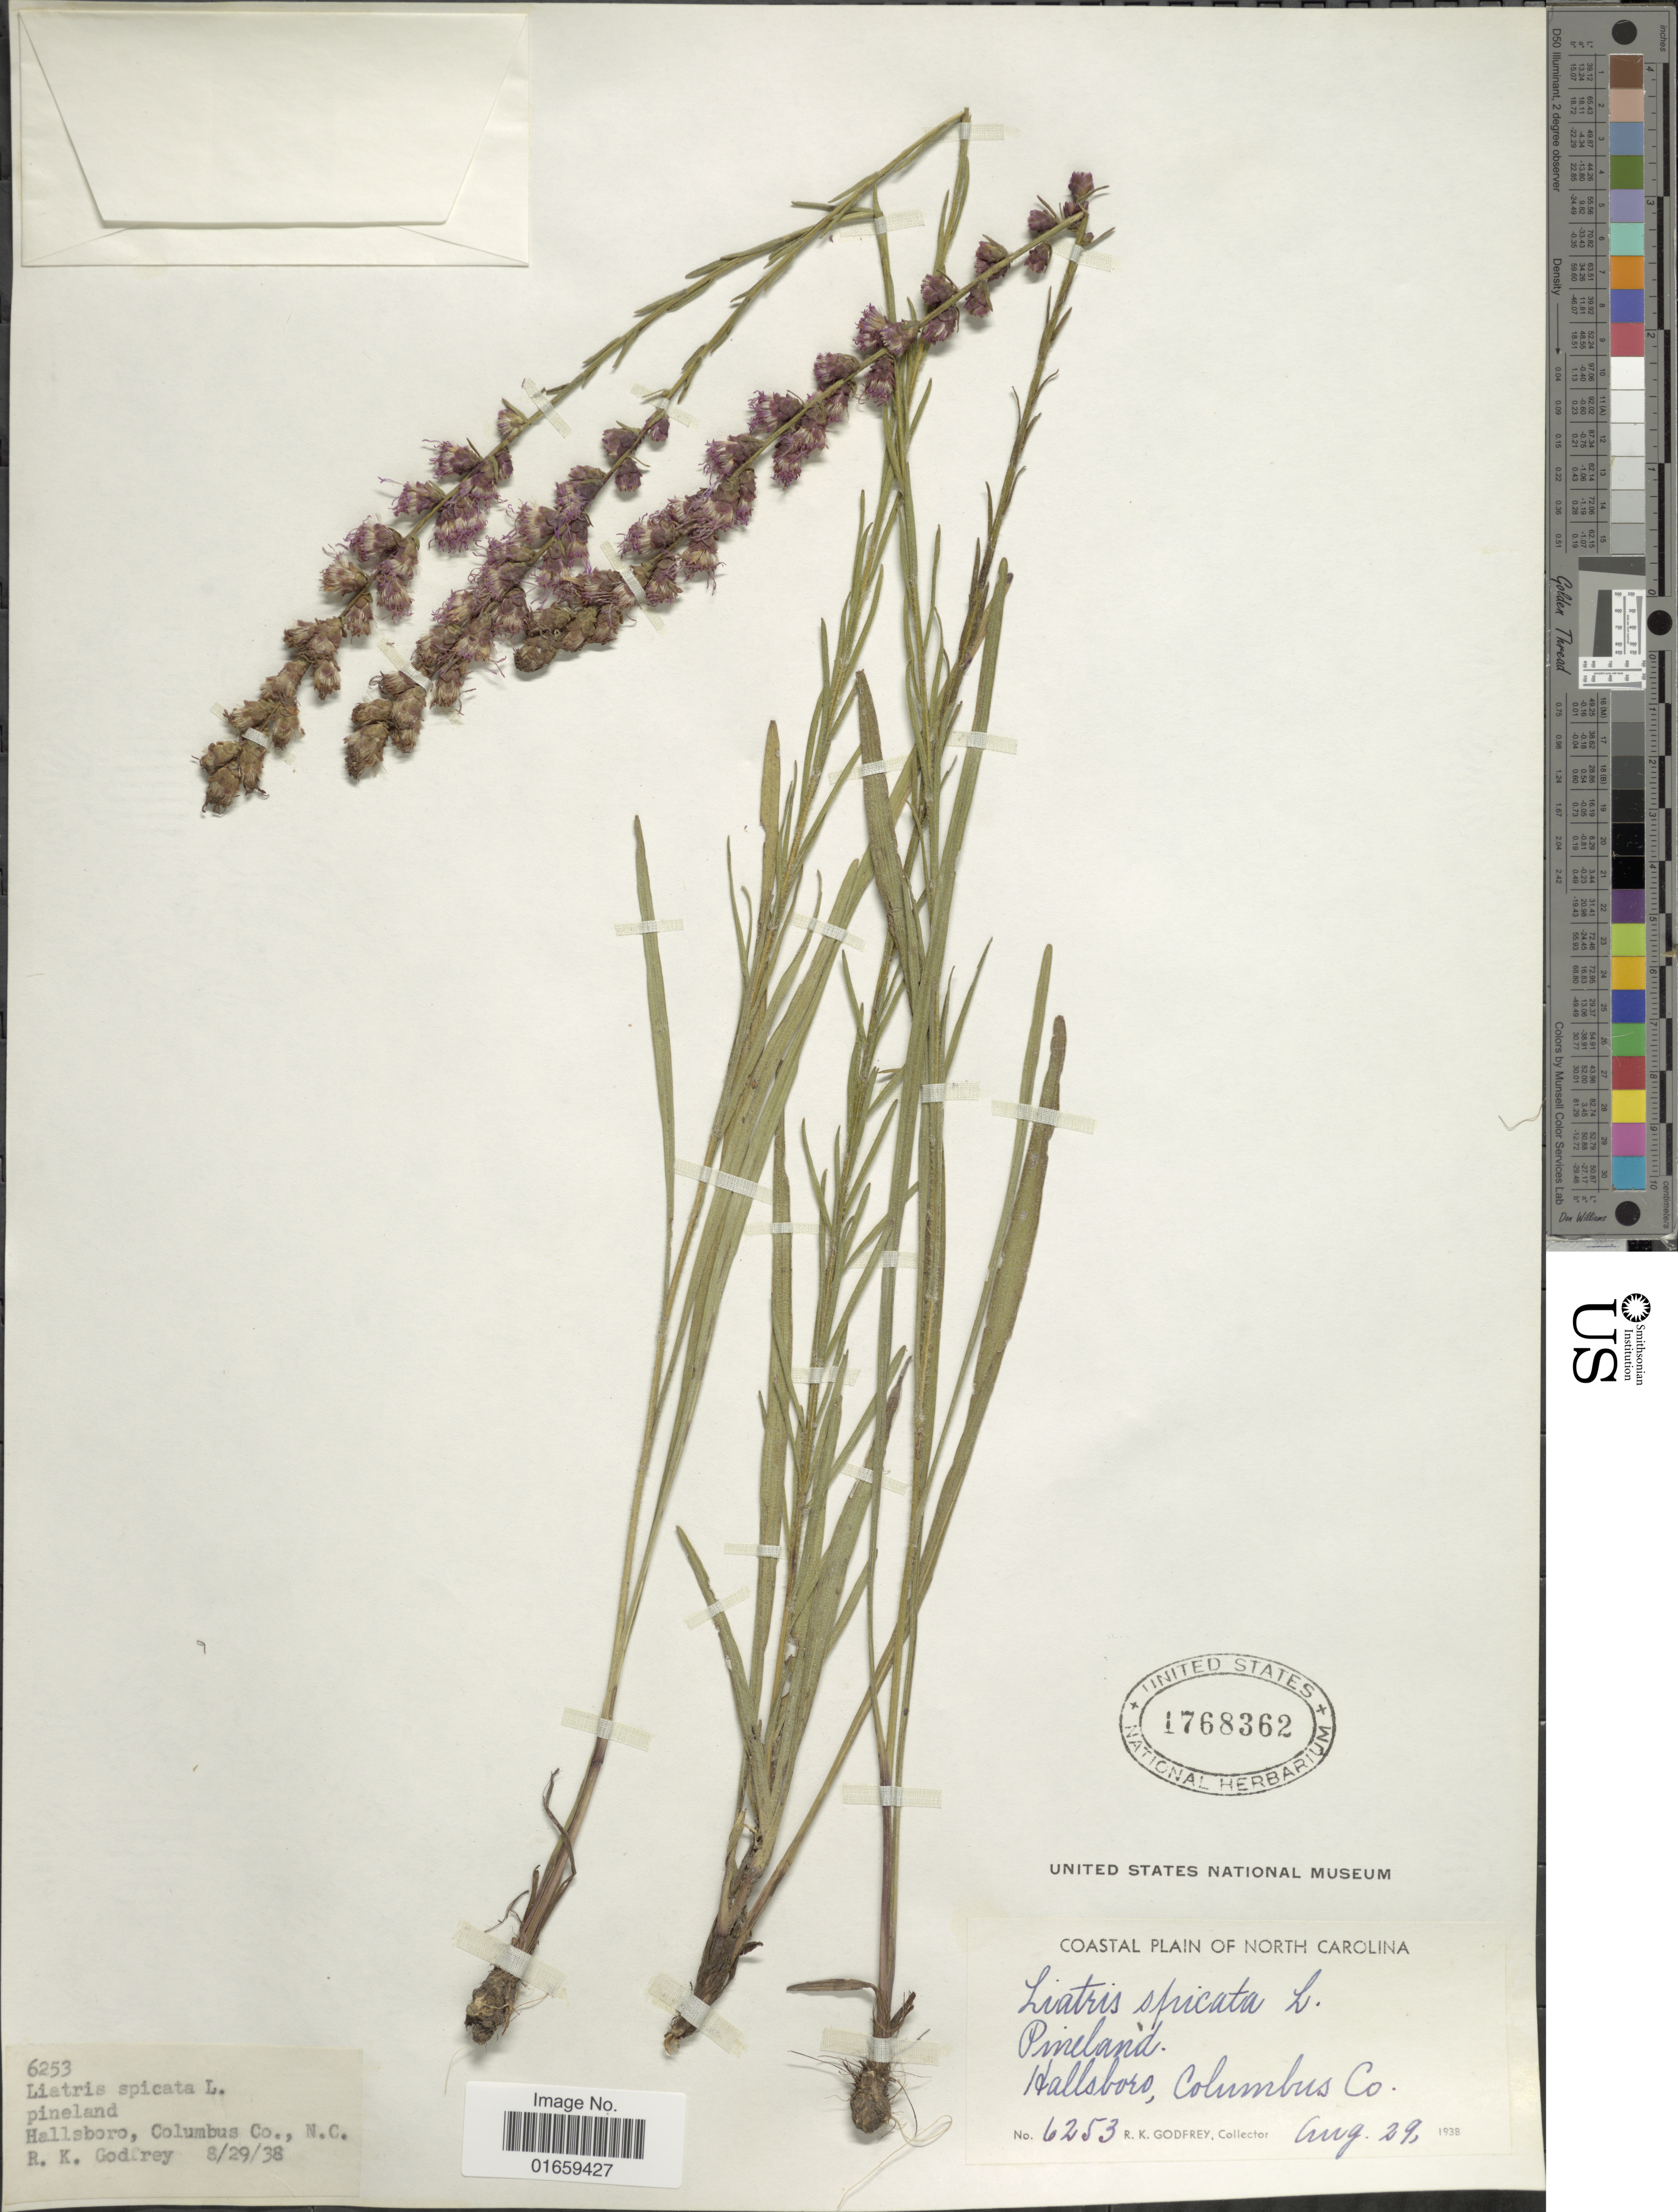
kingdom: Plantae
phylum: Tracheophyta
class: Magnoliopsida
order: Asterales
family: Asteraceae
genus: Liatris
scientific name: Liatris spicata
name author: (L.) Willd.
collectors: R. K. Godfrey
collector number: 6253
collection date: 1938-08-29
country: United States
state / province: North Carolina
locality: Hallsbro, Columbus Co., N. C.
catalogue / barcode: US 1768362